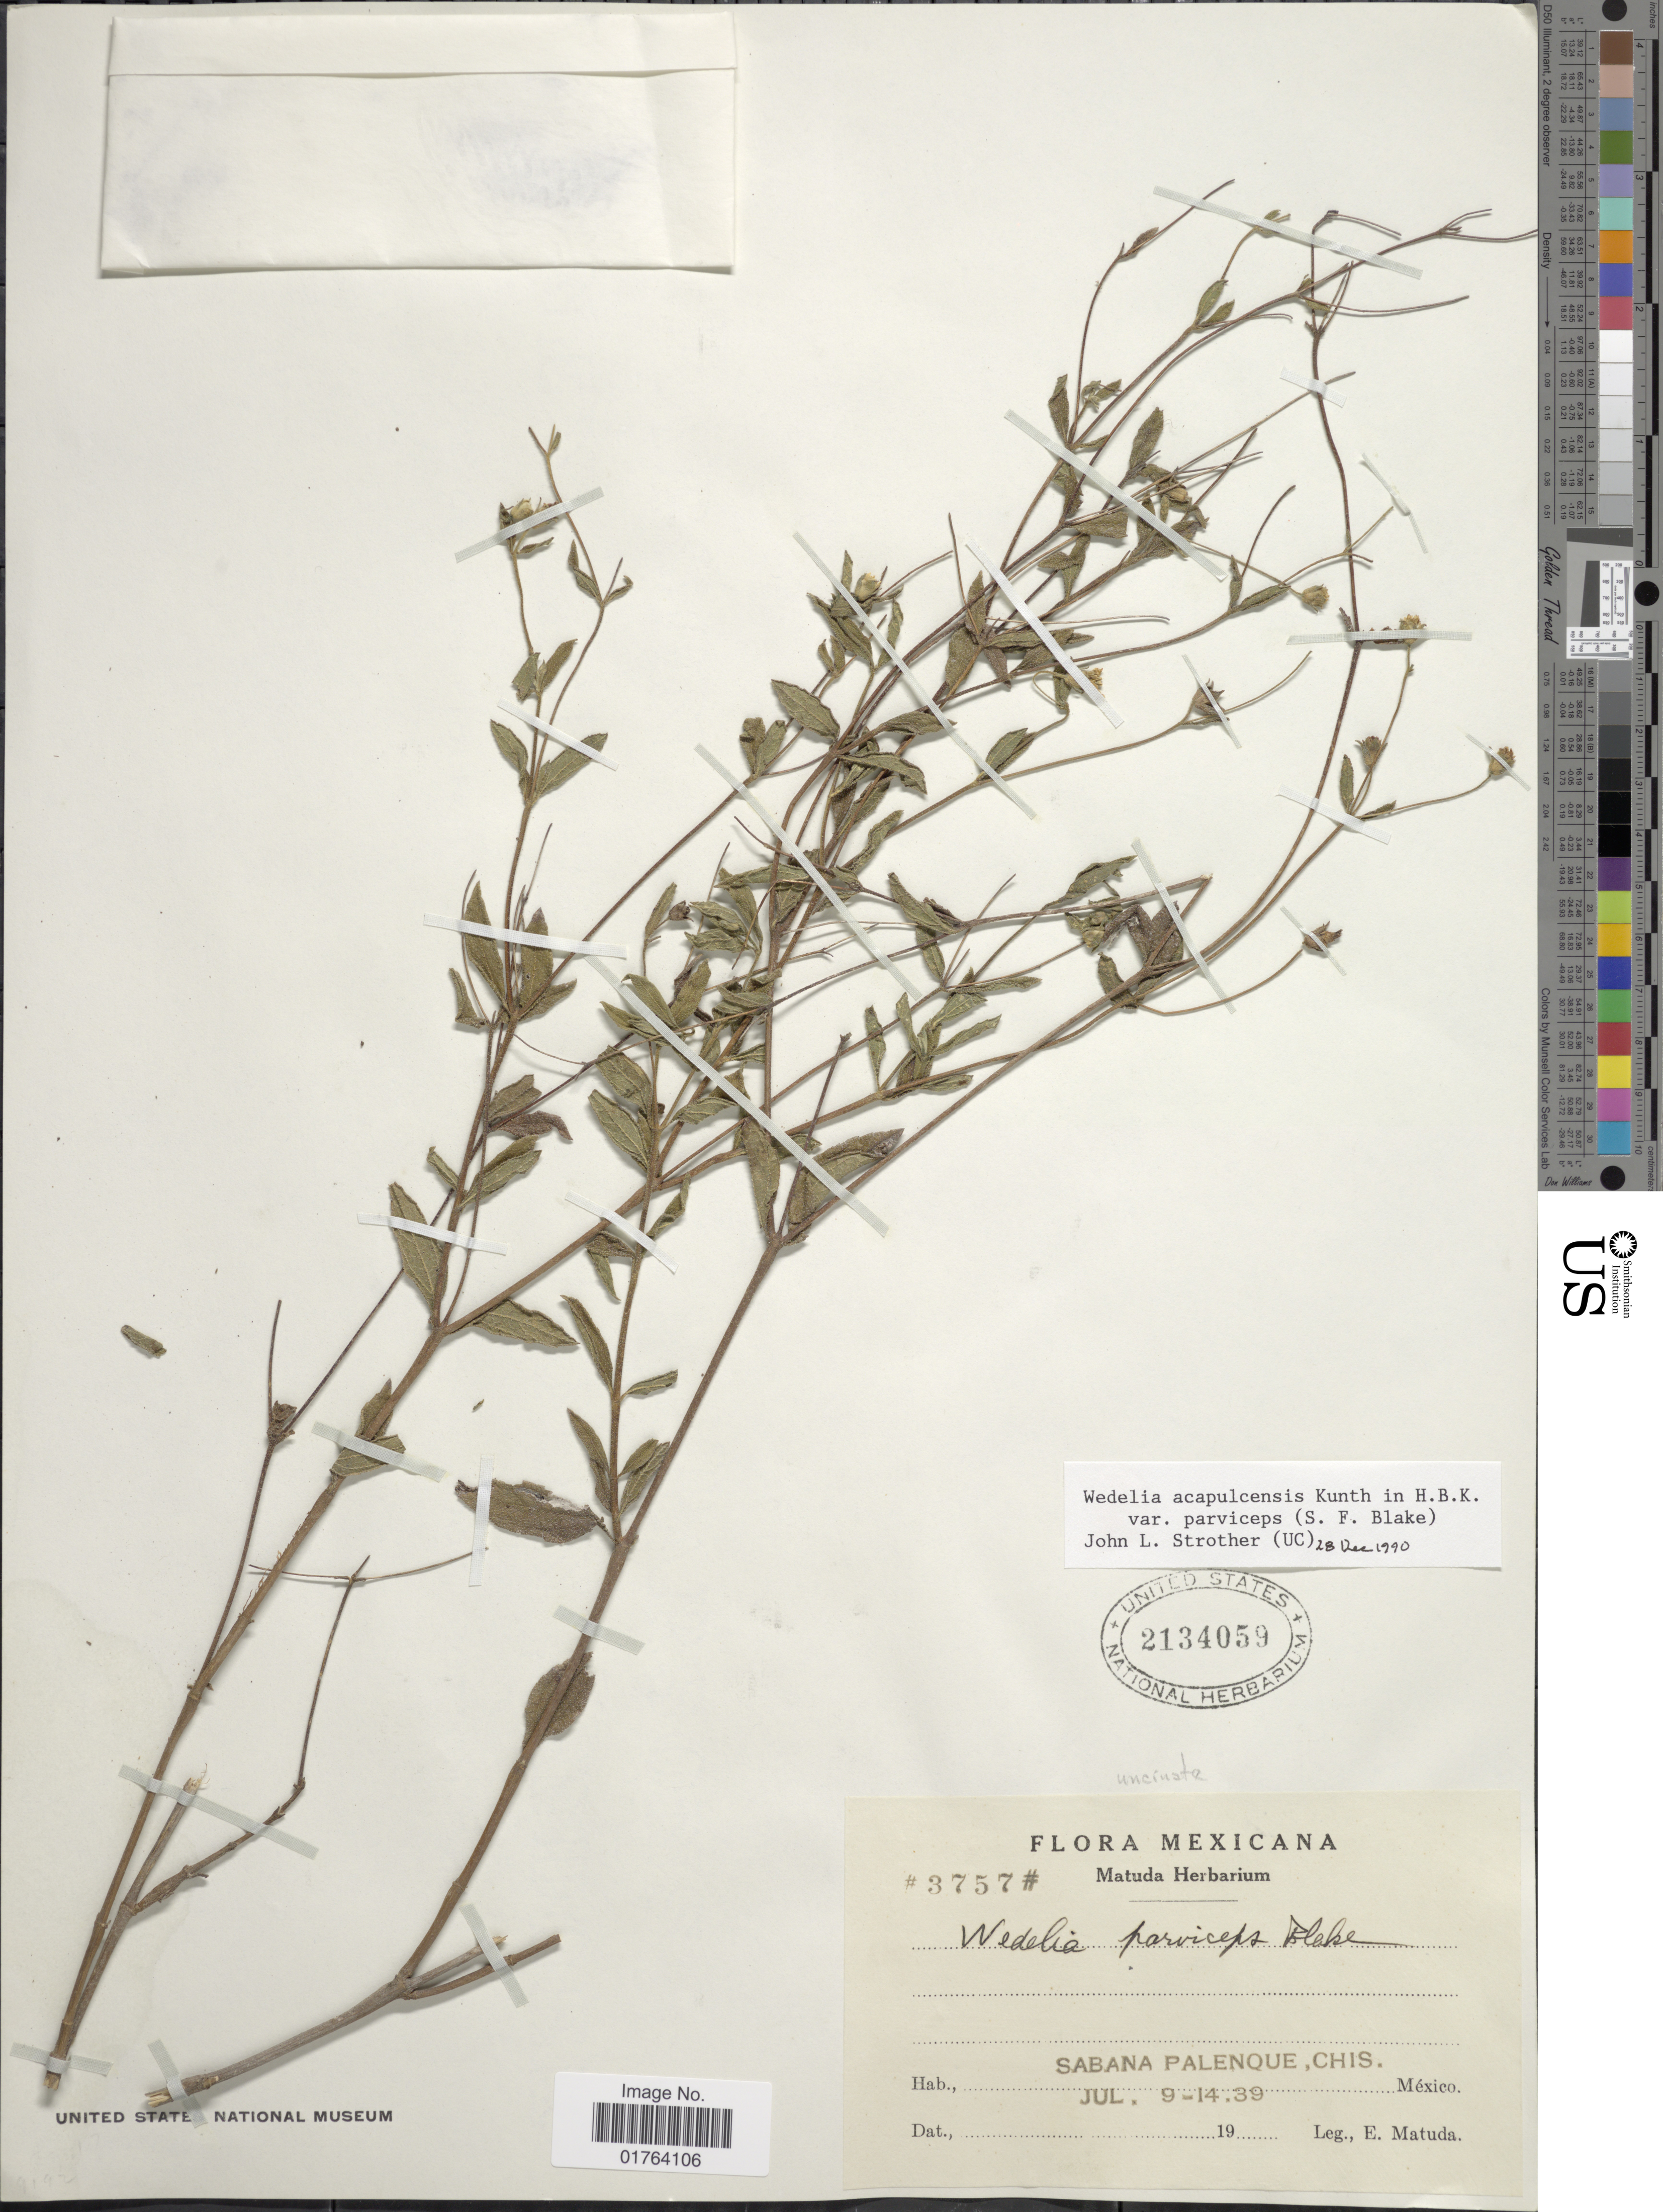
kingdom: Plantae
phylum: Tracheophyta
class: Magnoliopsida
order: Asterales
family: Asteraceae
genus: Wedelia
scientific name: Wedelia acapulcensis var. parviceps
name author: (S.F. Blake) Strother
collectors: E. Matuda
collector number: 3757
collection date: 1939-07-09/1939-07-14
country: Mexico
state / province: Chiapas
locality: Saban Palenqui. Chis.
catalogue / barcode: US 2134059